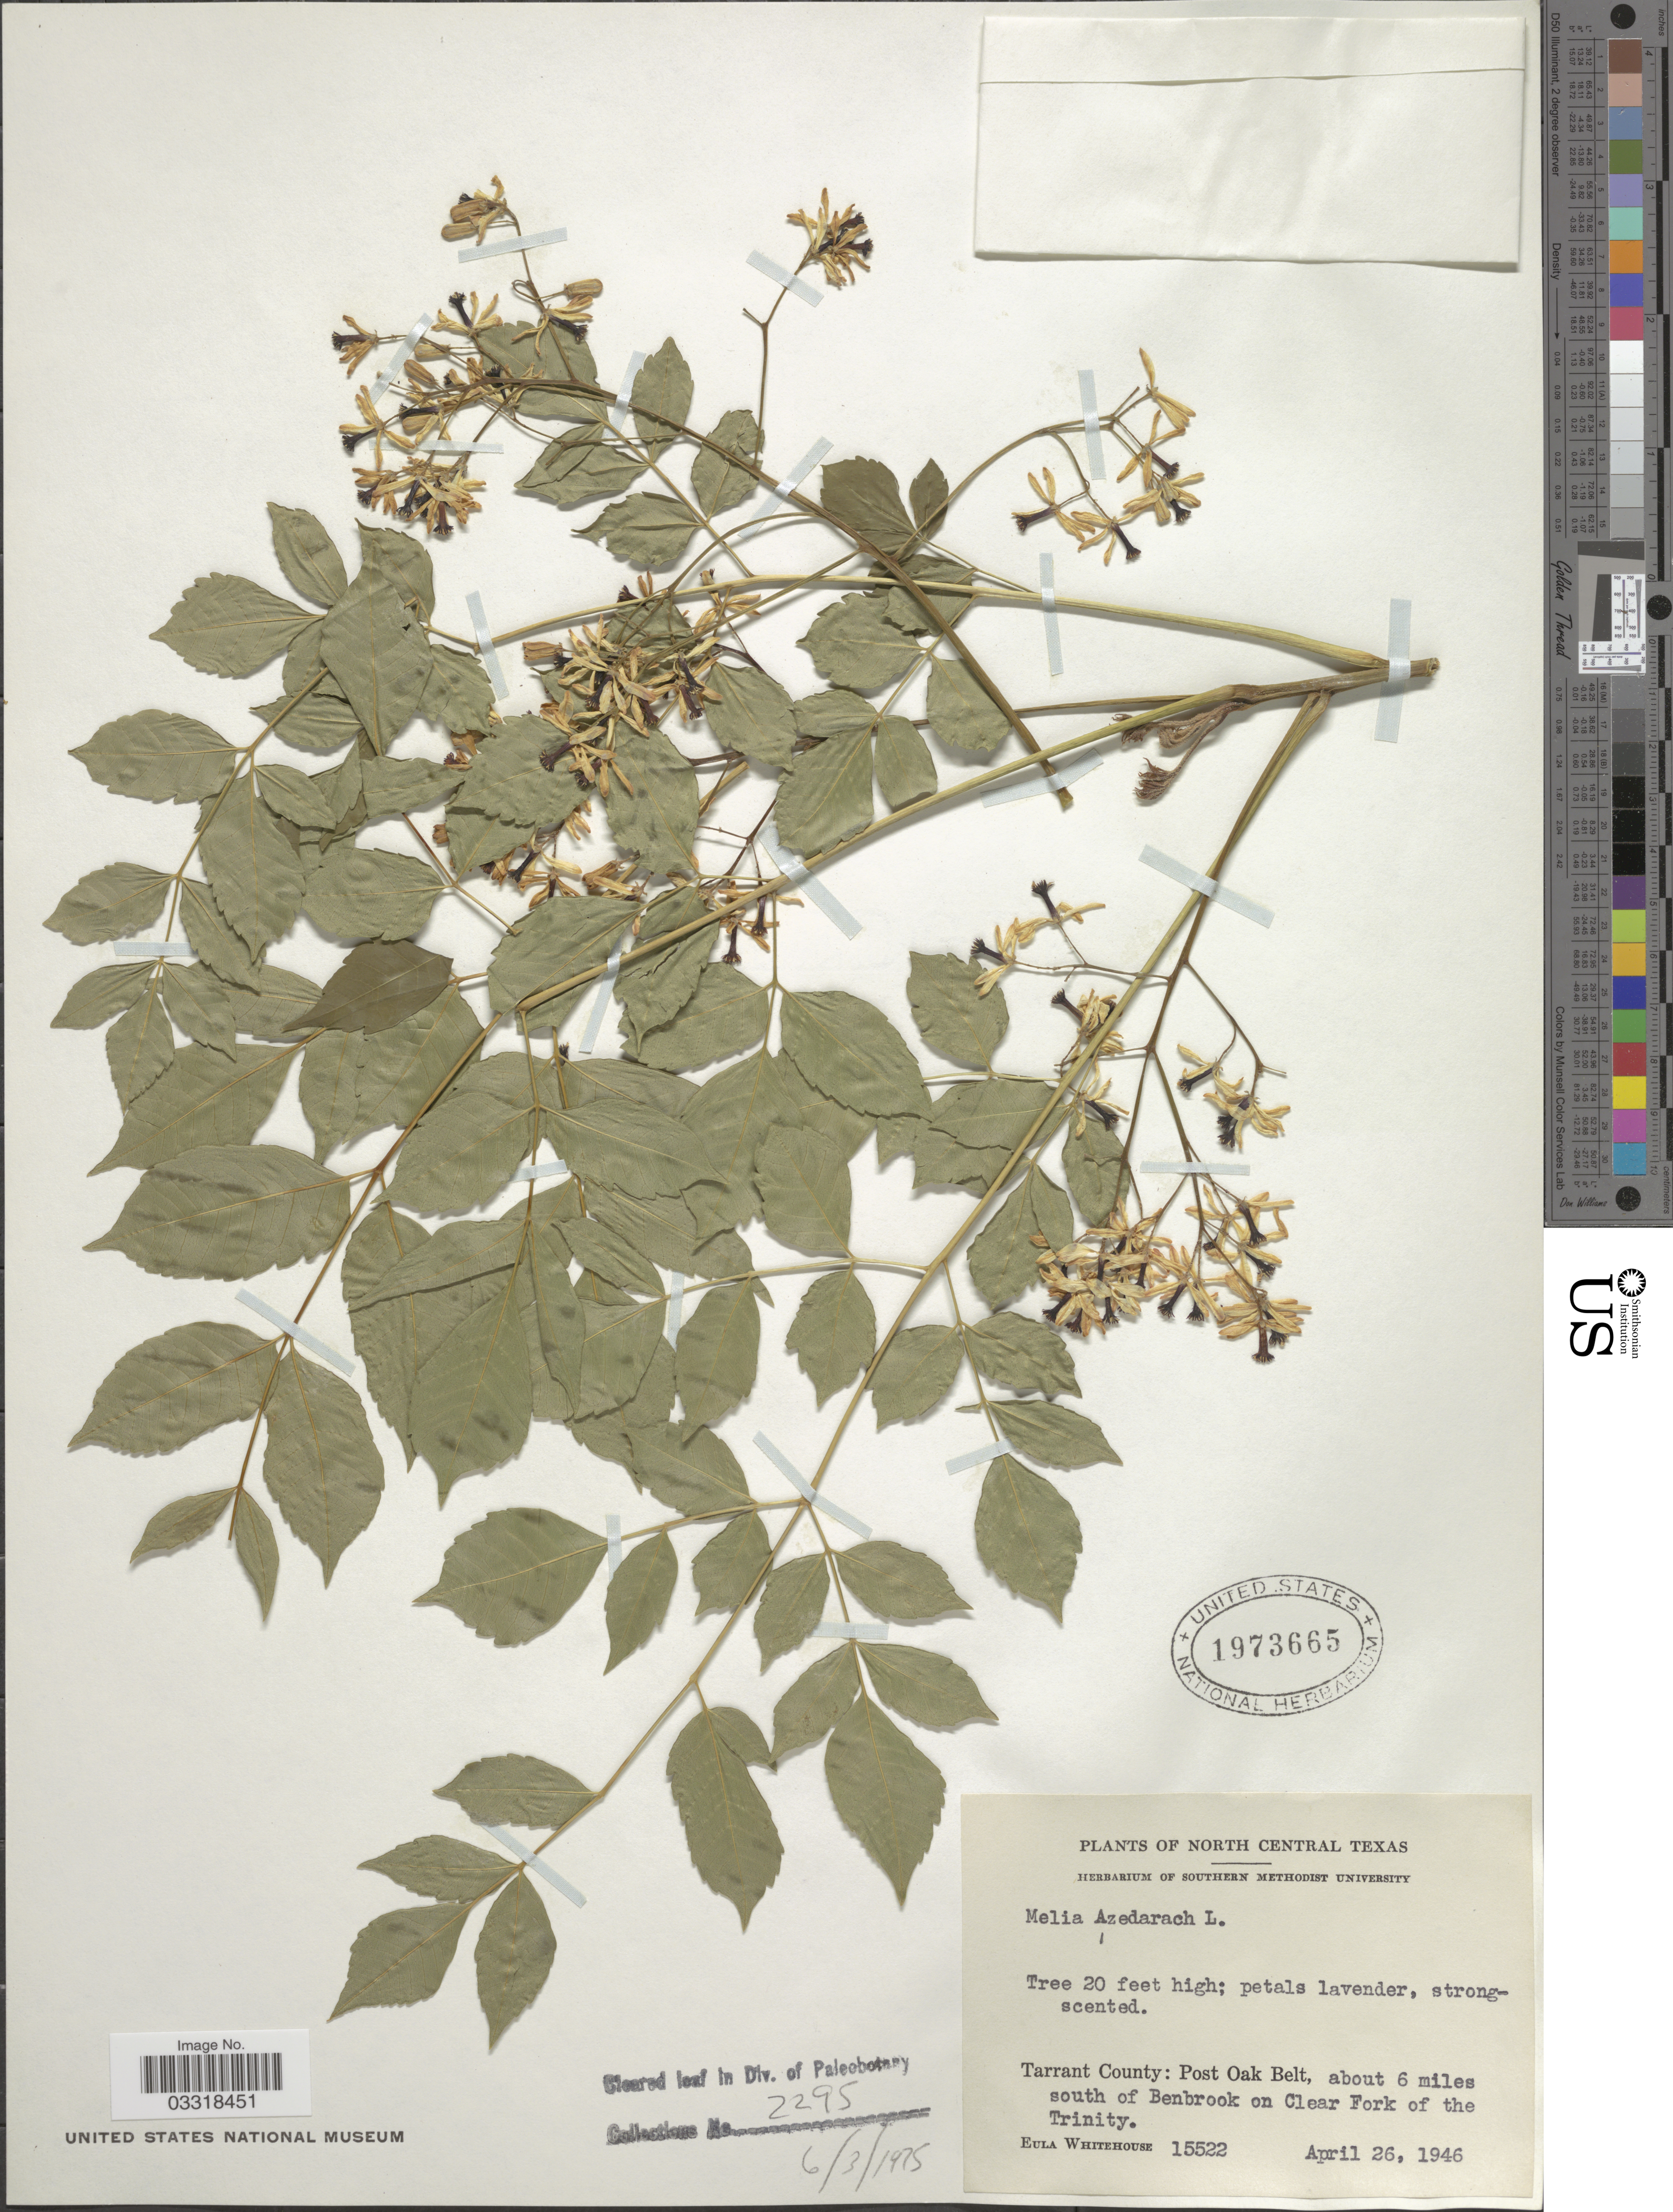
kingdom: Plantae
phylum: Tracheophyta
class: Magnoliopsida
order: Sapindales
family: Meliaceae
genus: Melia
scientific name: Melia azedarach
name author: L.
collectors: E. Whitehouse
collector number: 15522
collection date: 1946-04-26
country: United States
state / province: Texas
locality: North Central Texas. Tarrant County: Post Oak Belt, about 6 miles south of Benbrook on Clear Fork of the Trinity.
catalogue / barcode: US 1973665